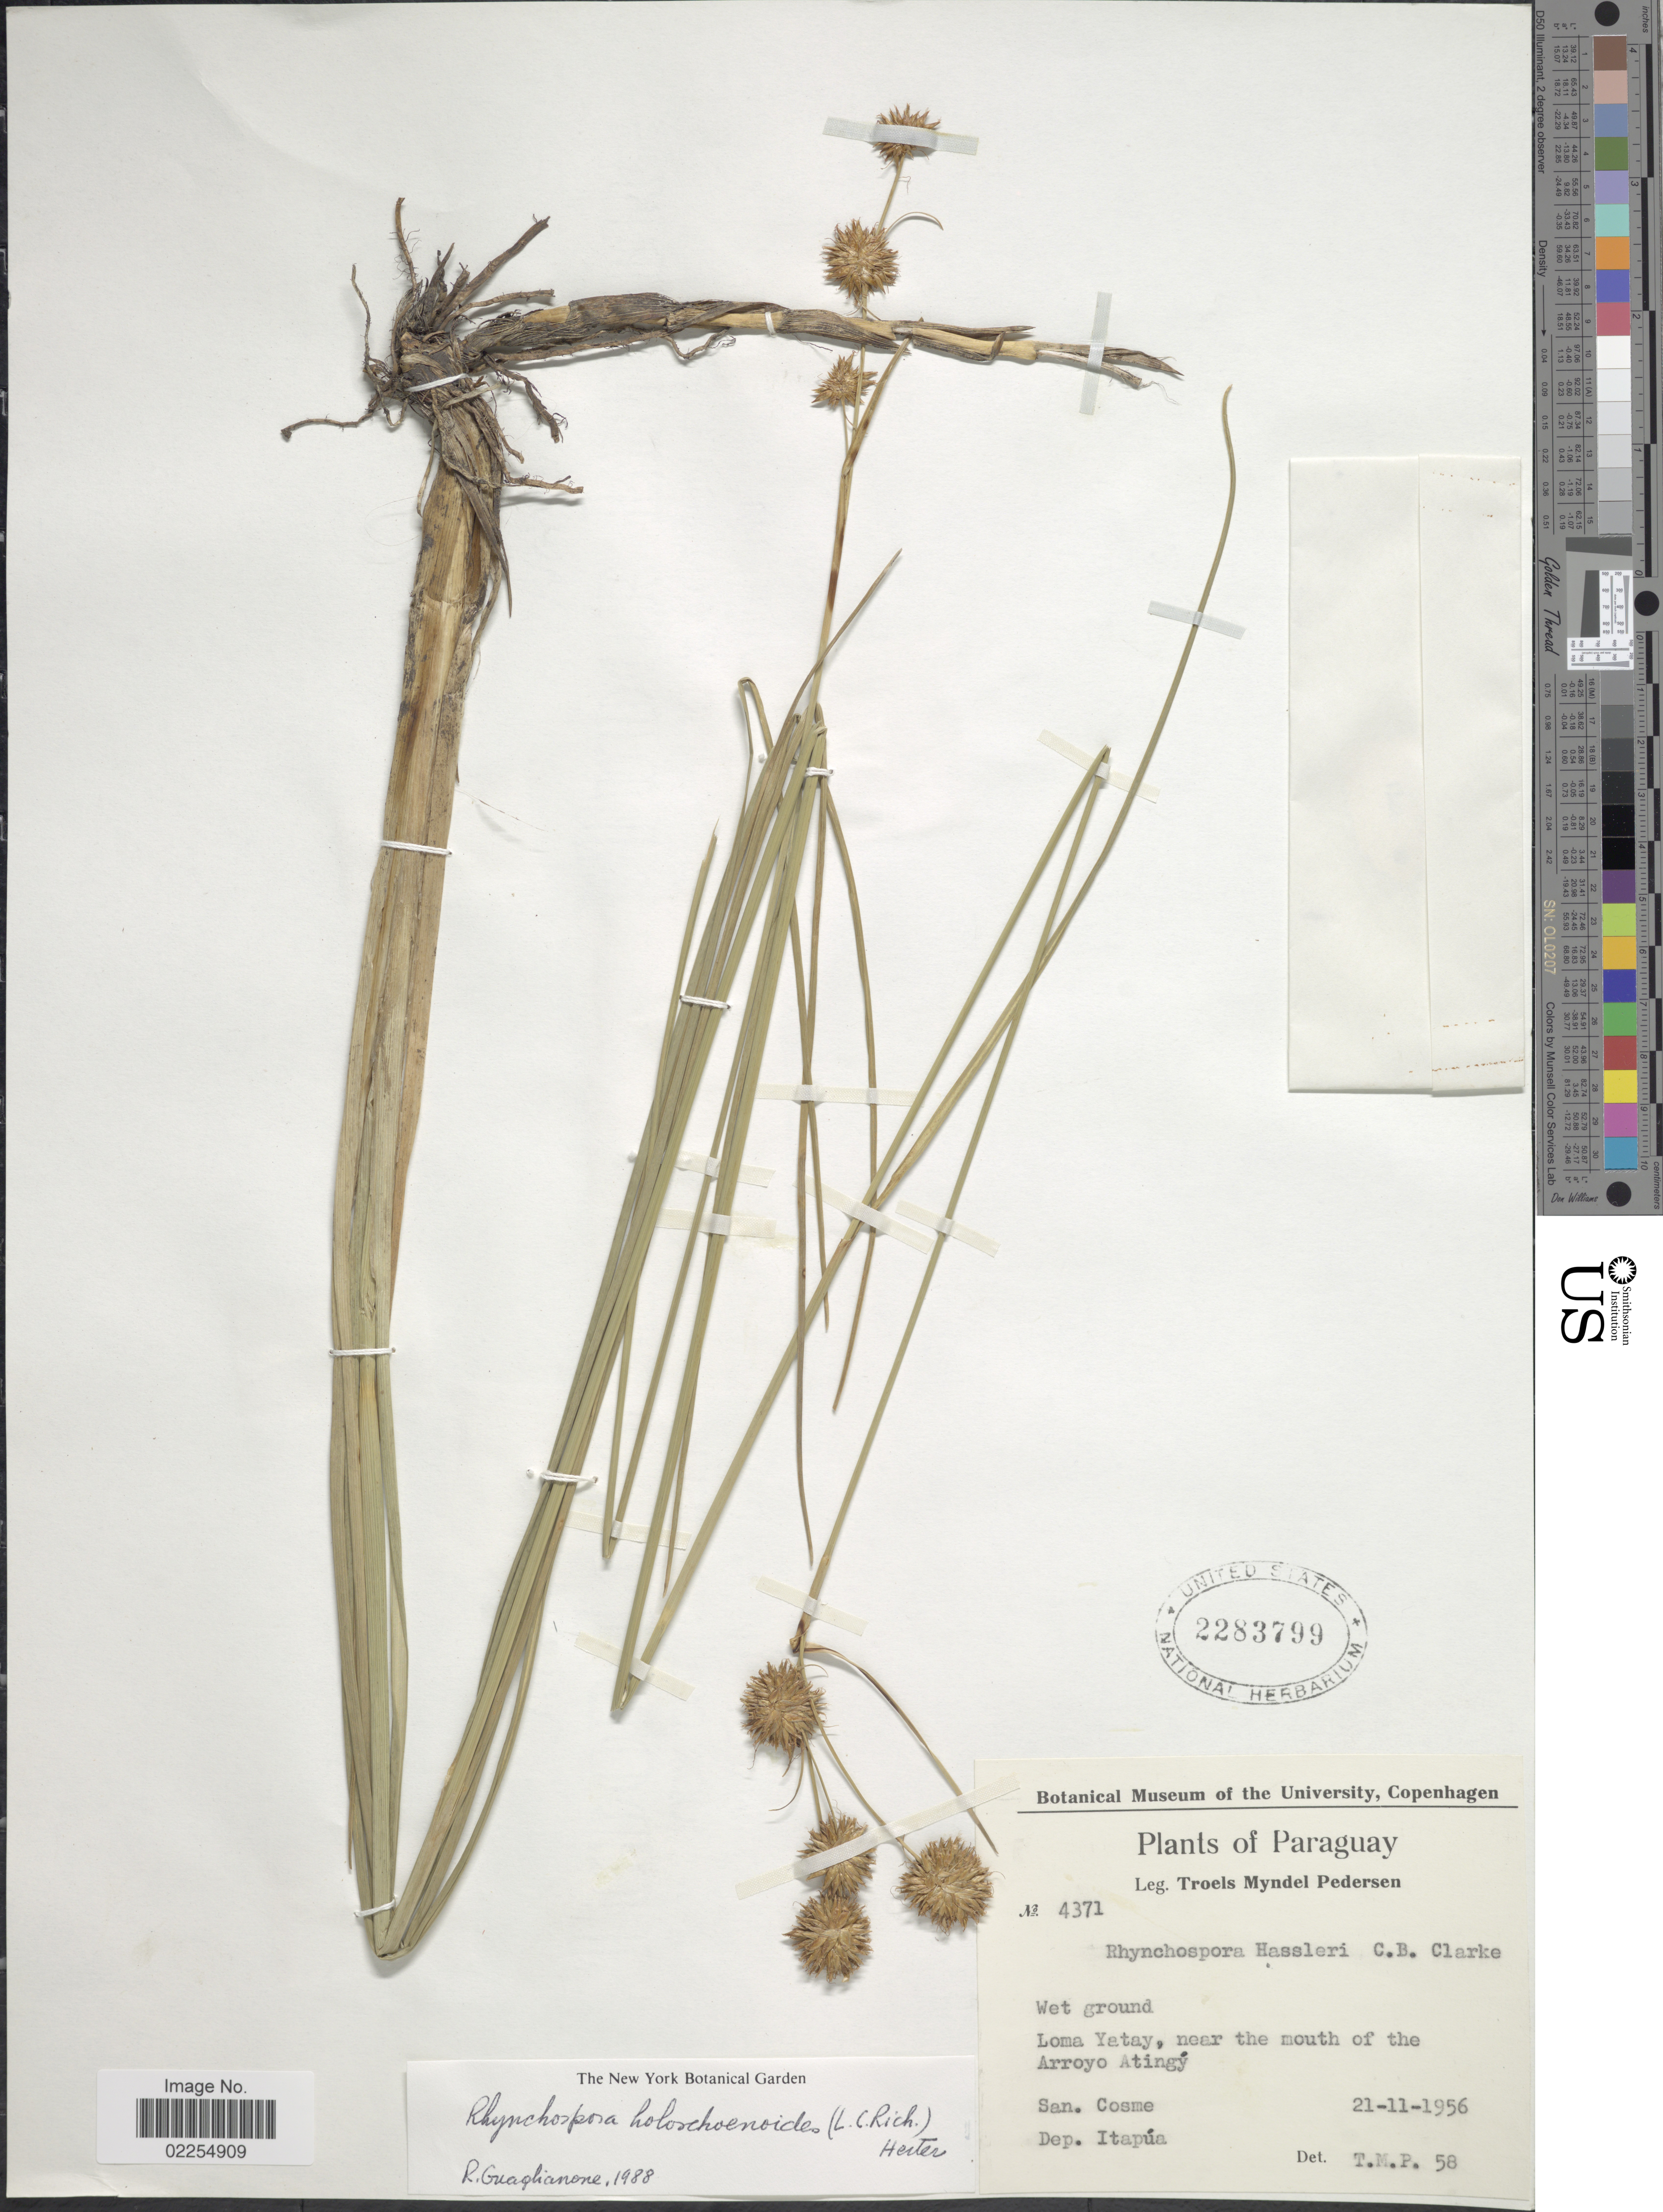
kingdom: Plantae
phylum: Tracheophyta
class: Liliopsida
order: Poales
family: Cyperaceae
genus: Rhynchospora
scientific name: Rhynchospora holoschoenoides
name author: (Rich.) Herter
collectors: T. Pederson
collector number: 4371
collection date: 1956-11-21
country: Paraguay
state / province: Itapua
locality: Loma Yatay, near the mouth of the Arroyo Atingy, San Cosme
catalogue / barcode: US 2283799